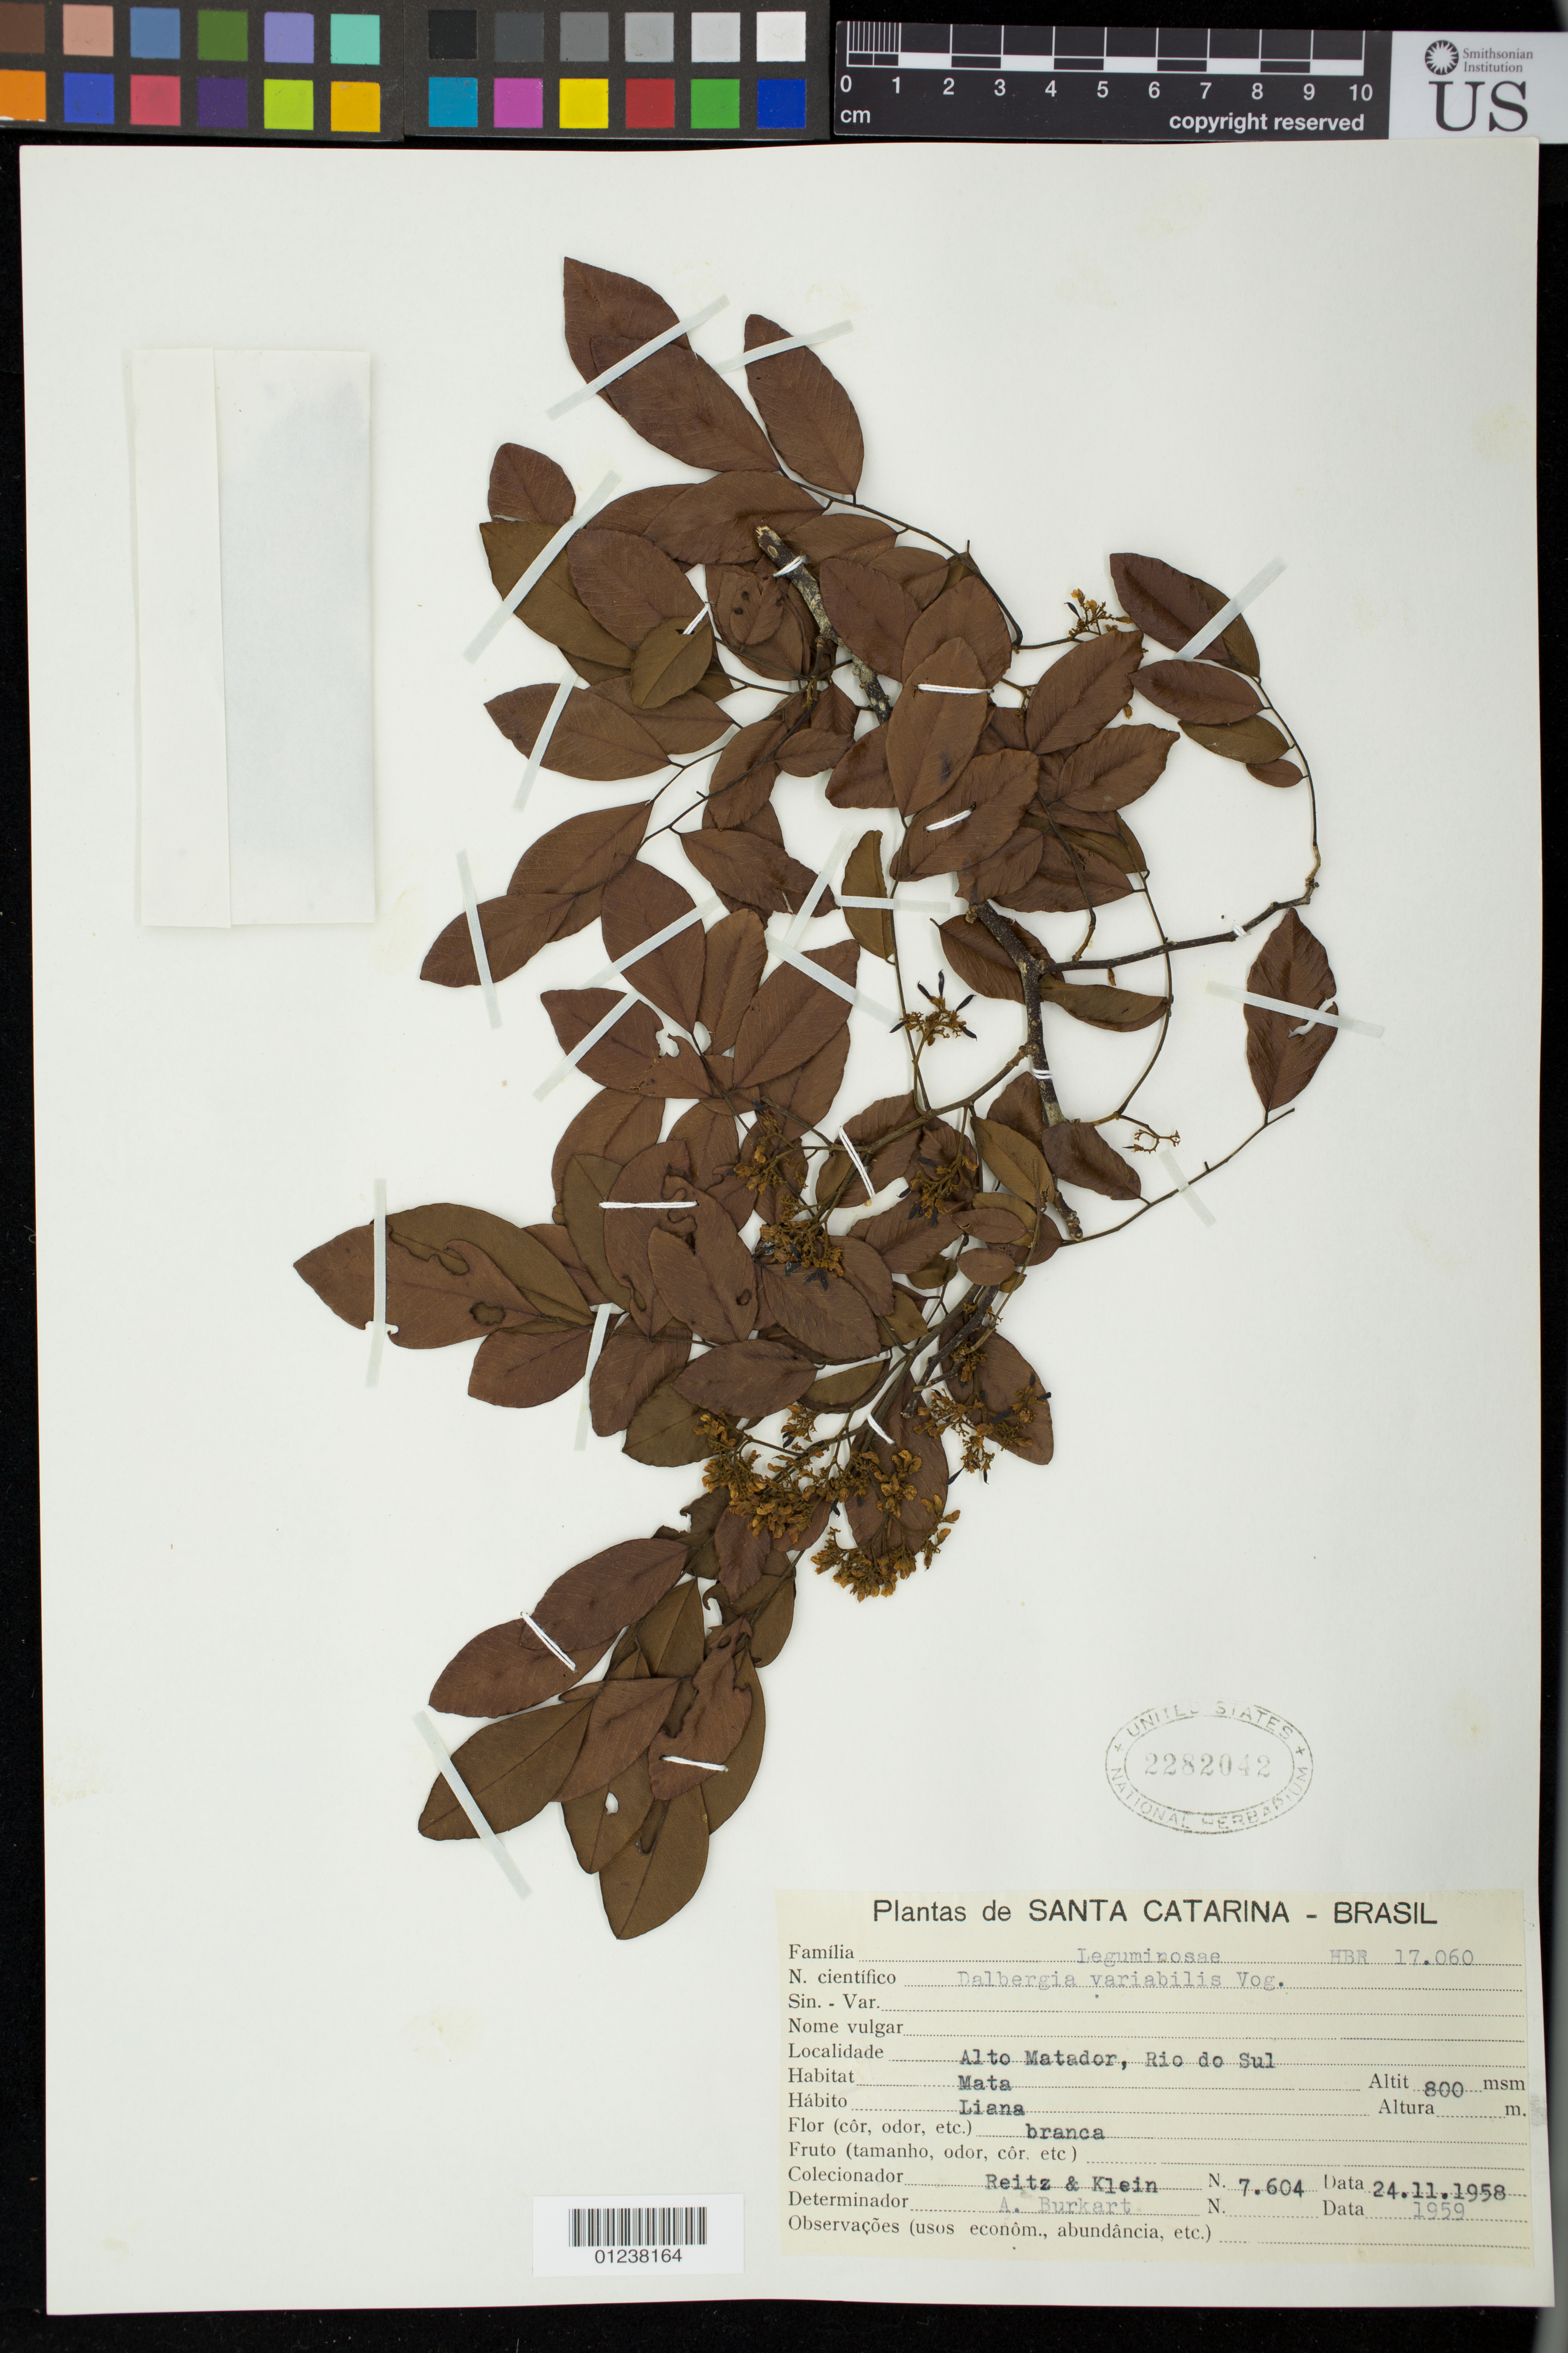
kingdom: Plantae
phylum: Tracheophyta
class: Magnoliopsida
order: Fabales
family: Fabaceae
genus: Dalbergia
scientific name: Dalbergia frutescens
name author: (Vell.) Britton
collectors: R. Reitz & R. M. Klein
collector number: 7604 / HBR 17060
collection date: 1958-11-24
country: Brazil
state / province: Santa Catarina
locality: Alto Matador, Rio do Sul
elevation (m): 800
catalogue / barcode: US 2282042